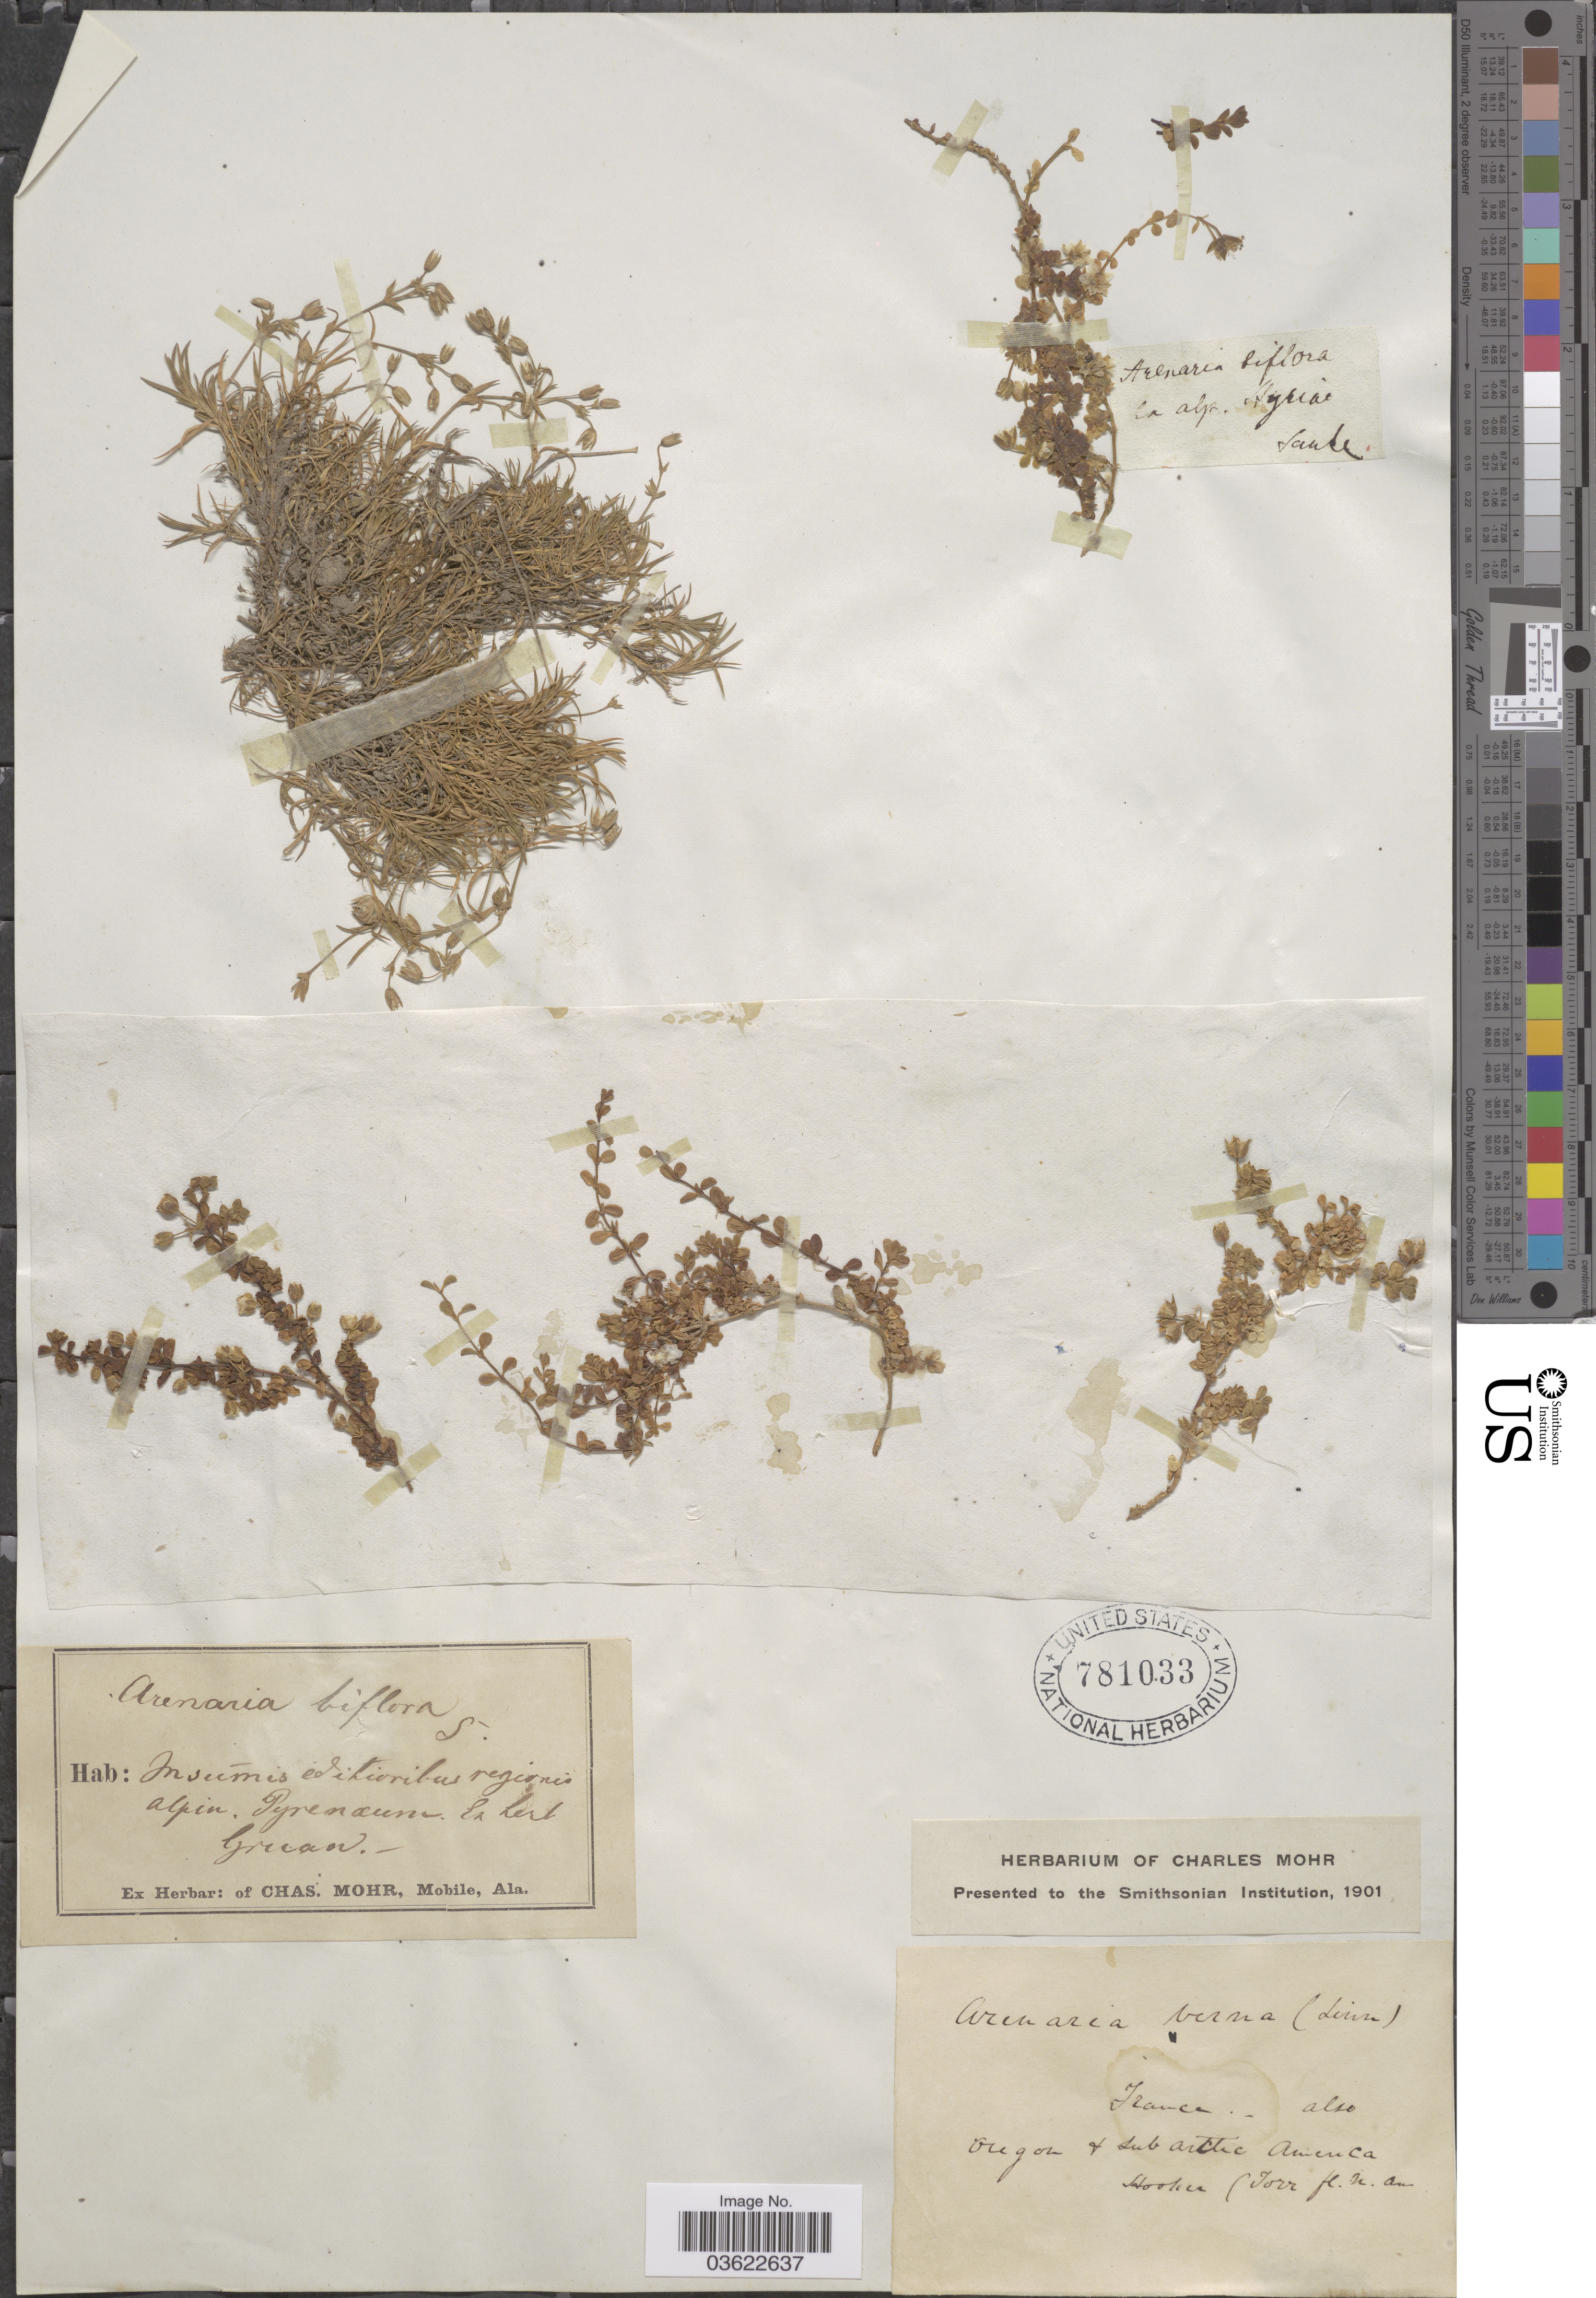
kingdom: Plantae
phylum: Tracheophyta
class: Magnoliopsida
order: Caryophyllales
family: Caryophyllaceae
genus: Arenaria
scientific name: Arenaria verna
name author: L.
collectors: -. Hooker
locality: Pyrenæum. France. Oregon & subarctic America.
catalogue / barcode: US 781033